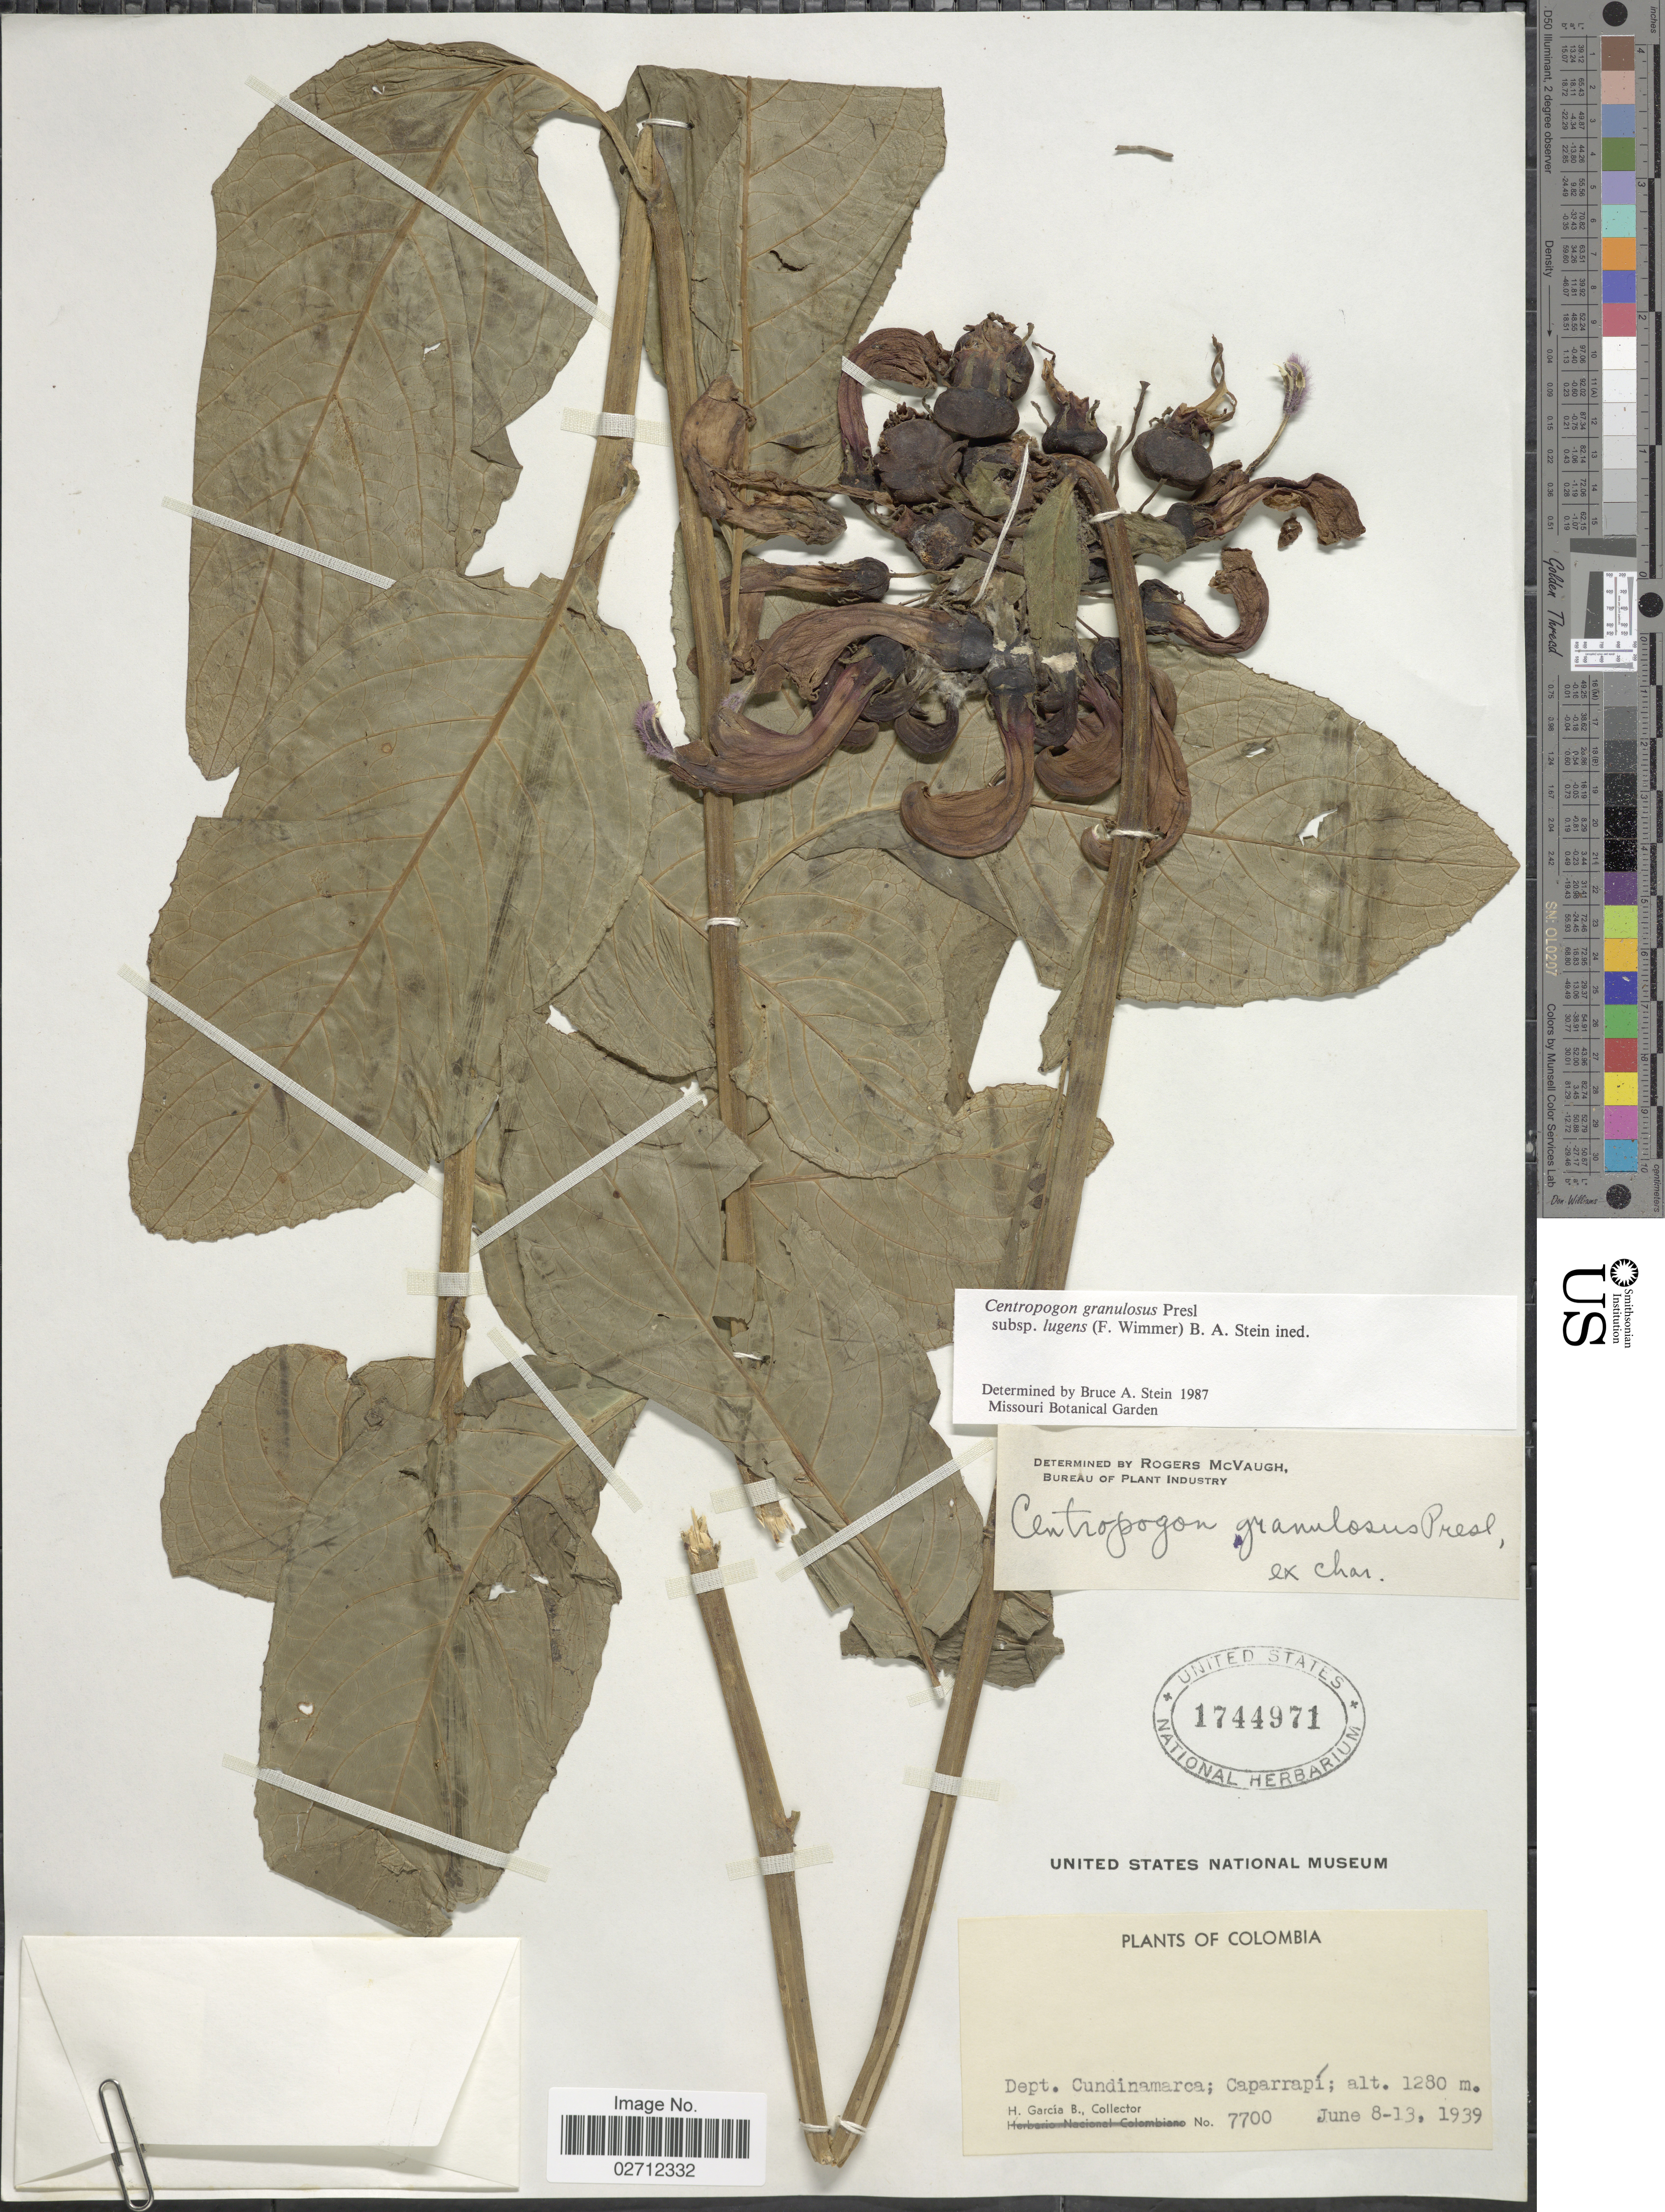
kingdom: Plantae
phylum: Tracheophyta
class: Magnoliopsida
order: Asterales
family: Campanulaceae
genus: Centropogon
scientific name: Centropogon granulosus subsp. lugens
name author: B.A. Stein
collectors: H. García Barriga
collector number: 7700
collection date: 1939-06-08/1939-06-13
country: Colombia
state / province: Cundinamarca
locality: Dept. Cundinamarca; Caparrapí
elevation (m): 1280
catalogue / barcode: US 1744971